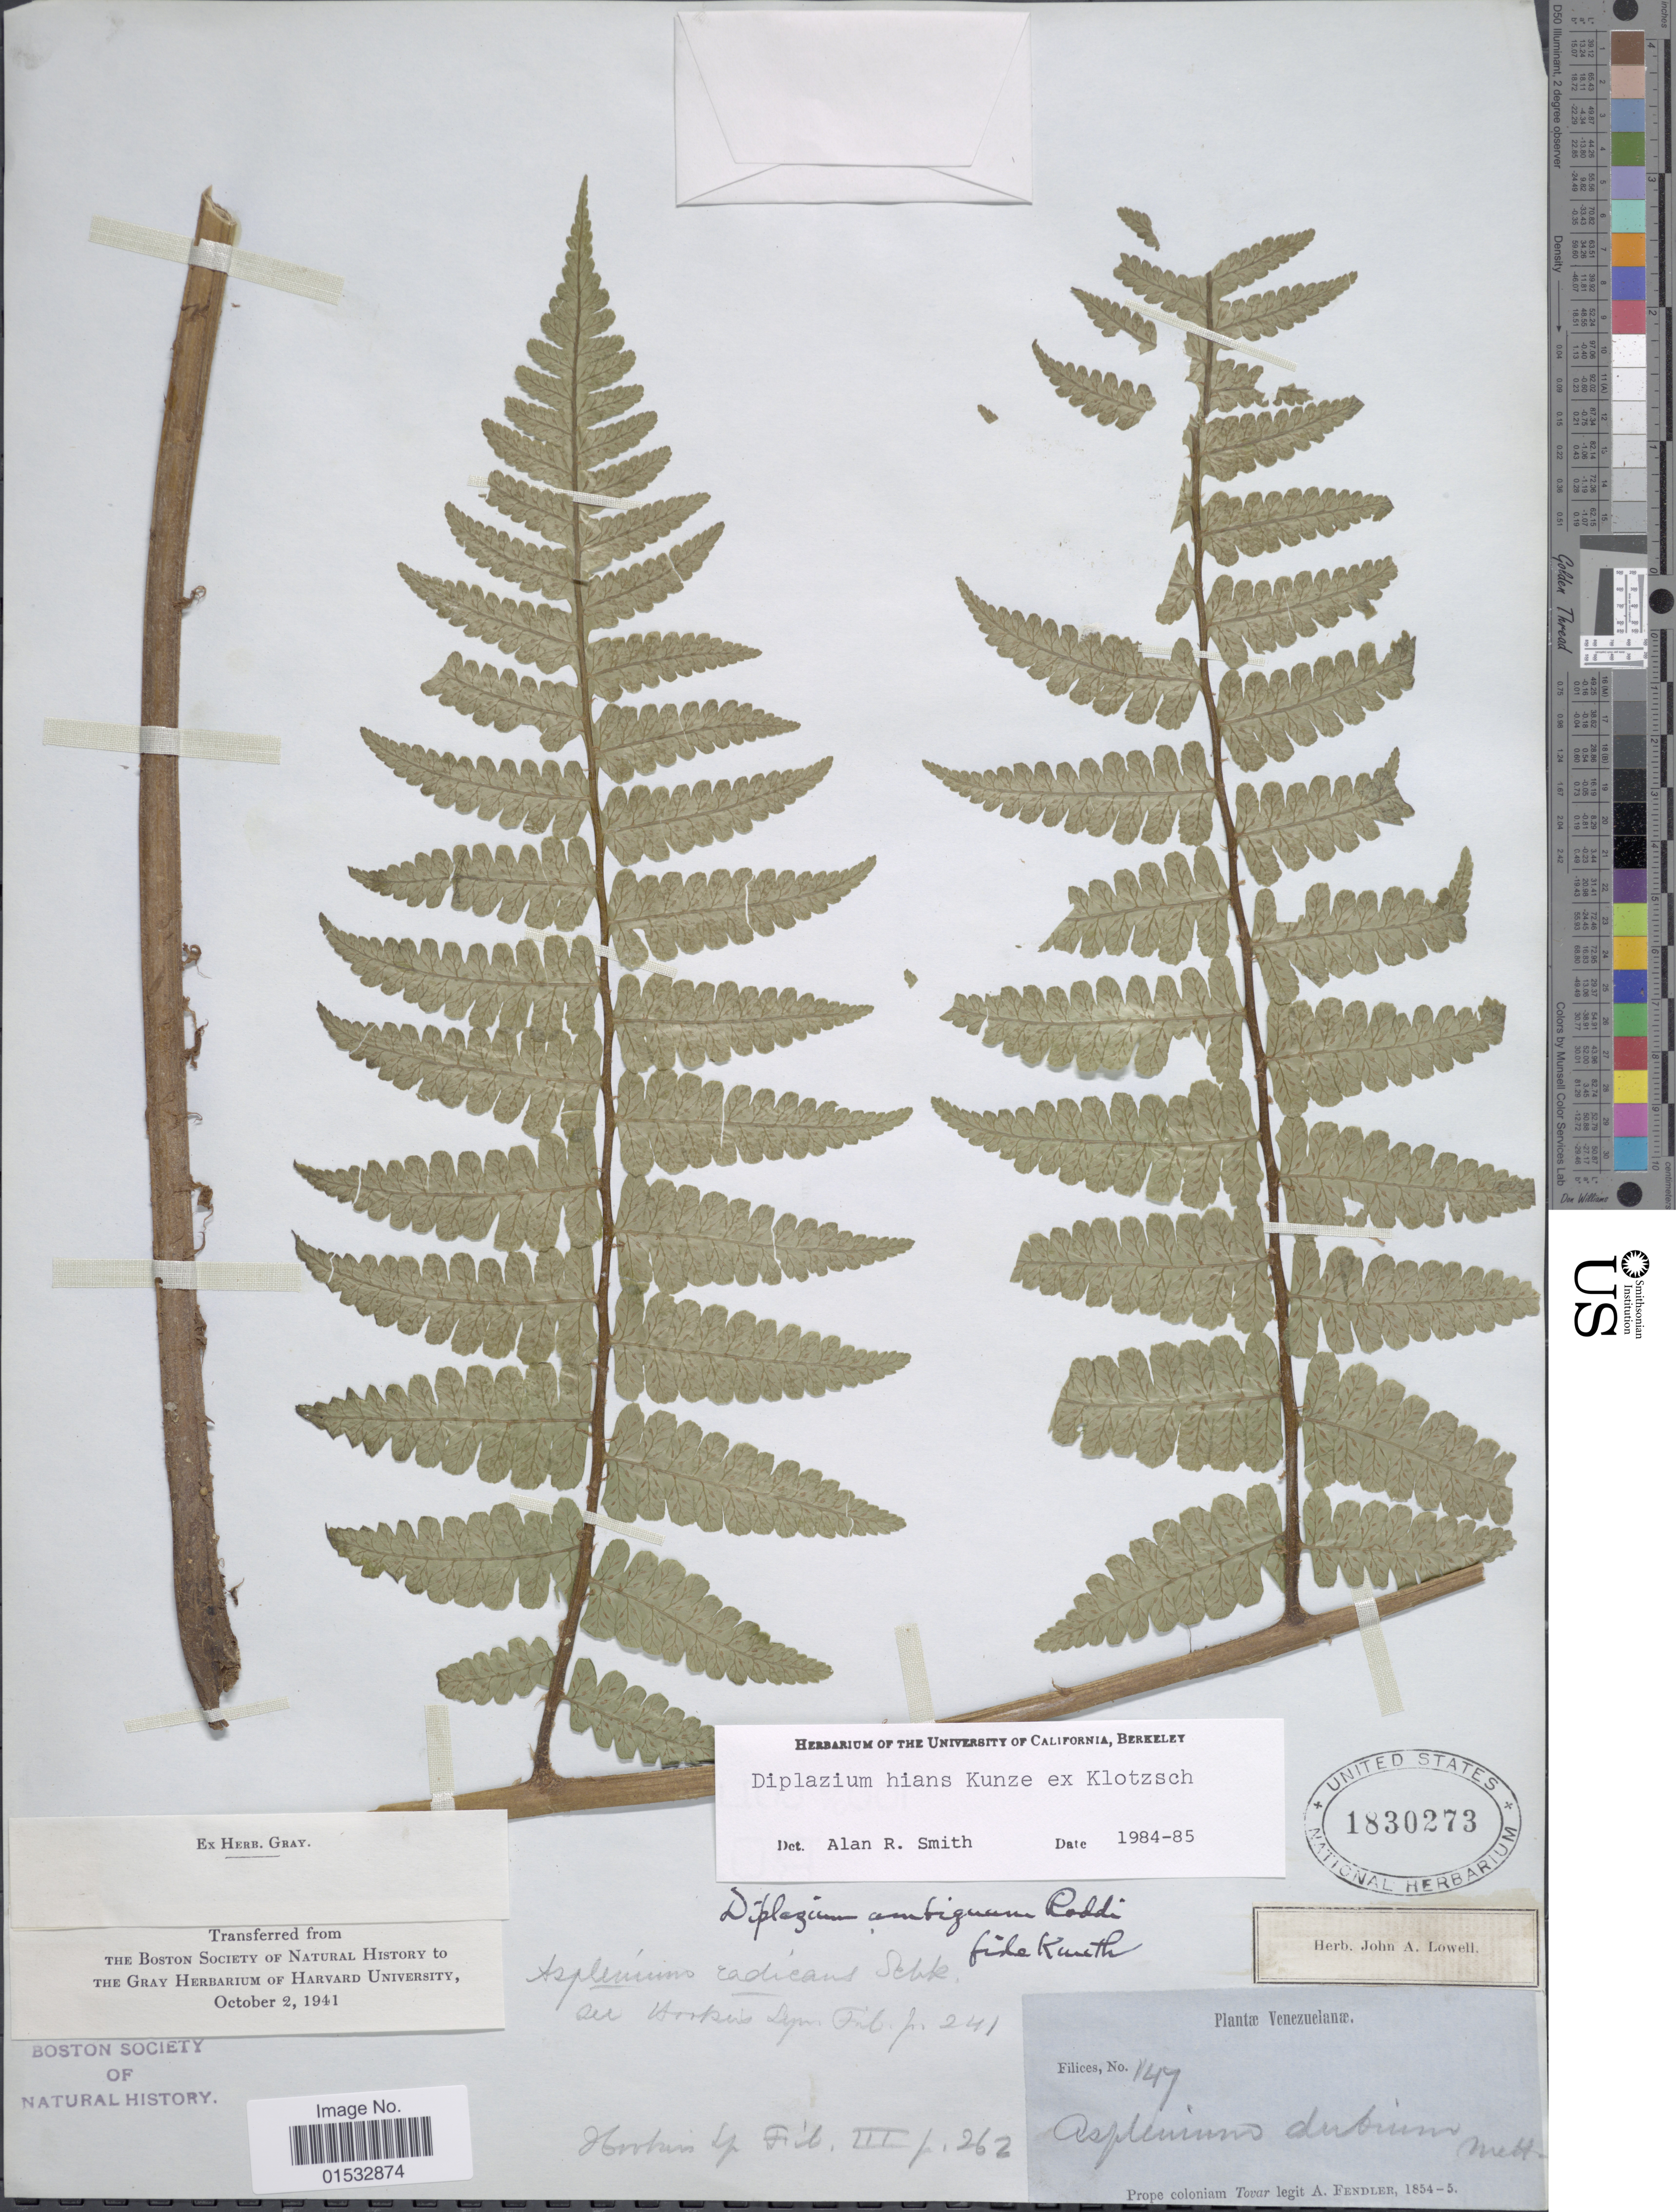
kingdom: Plantae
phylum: Tracheophyta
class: Polypodiopsida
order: Polypodiales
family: Athyriaceae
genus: Diplazium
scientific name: Diplazium hians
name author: Kunze ex Klotzsch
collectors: A. Fendler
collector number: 144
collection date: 1854/1855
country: Venezuela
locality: Tovan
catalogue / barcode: US 1830273